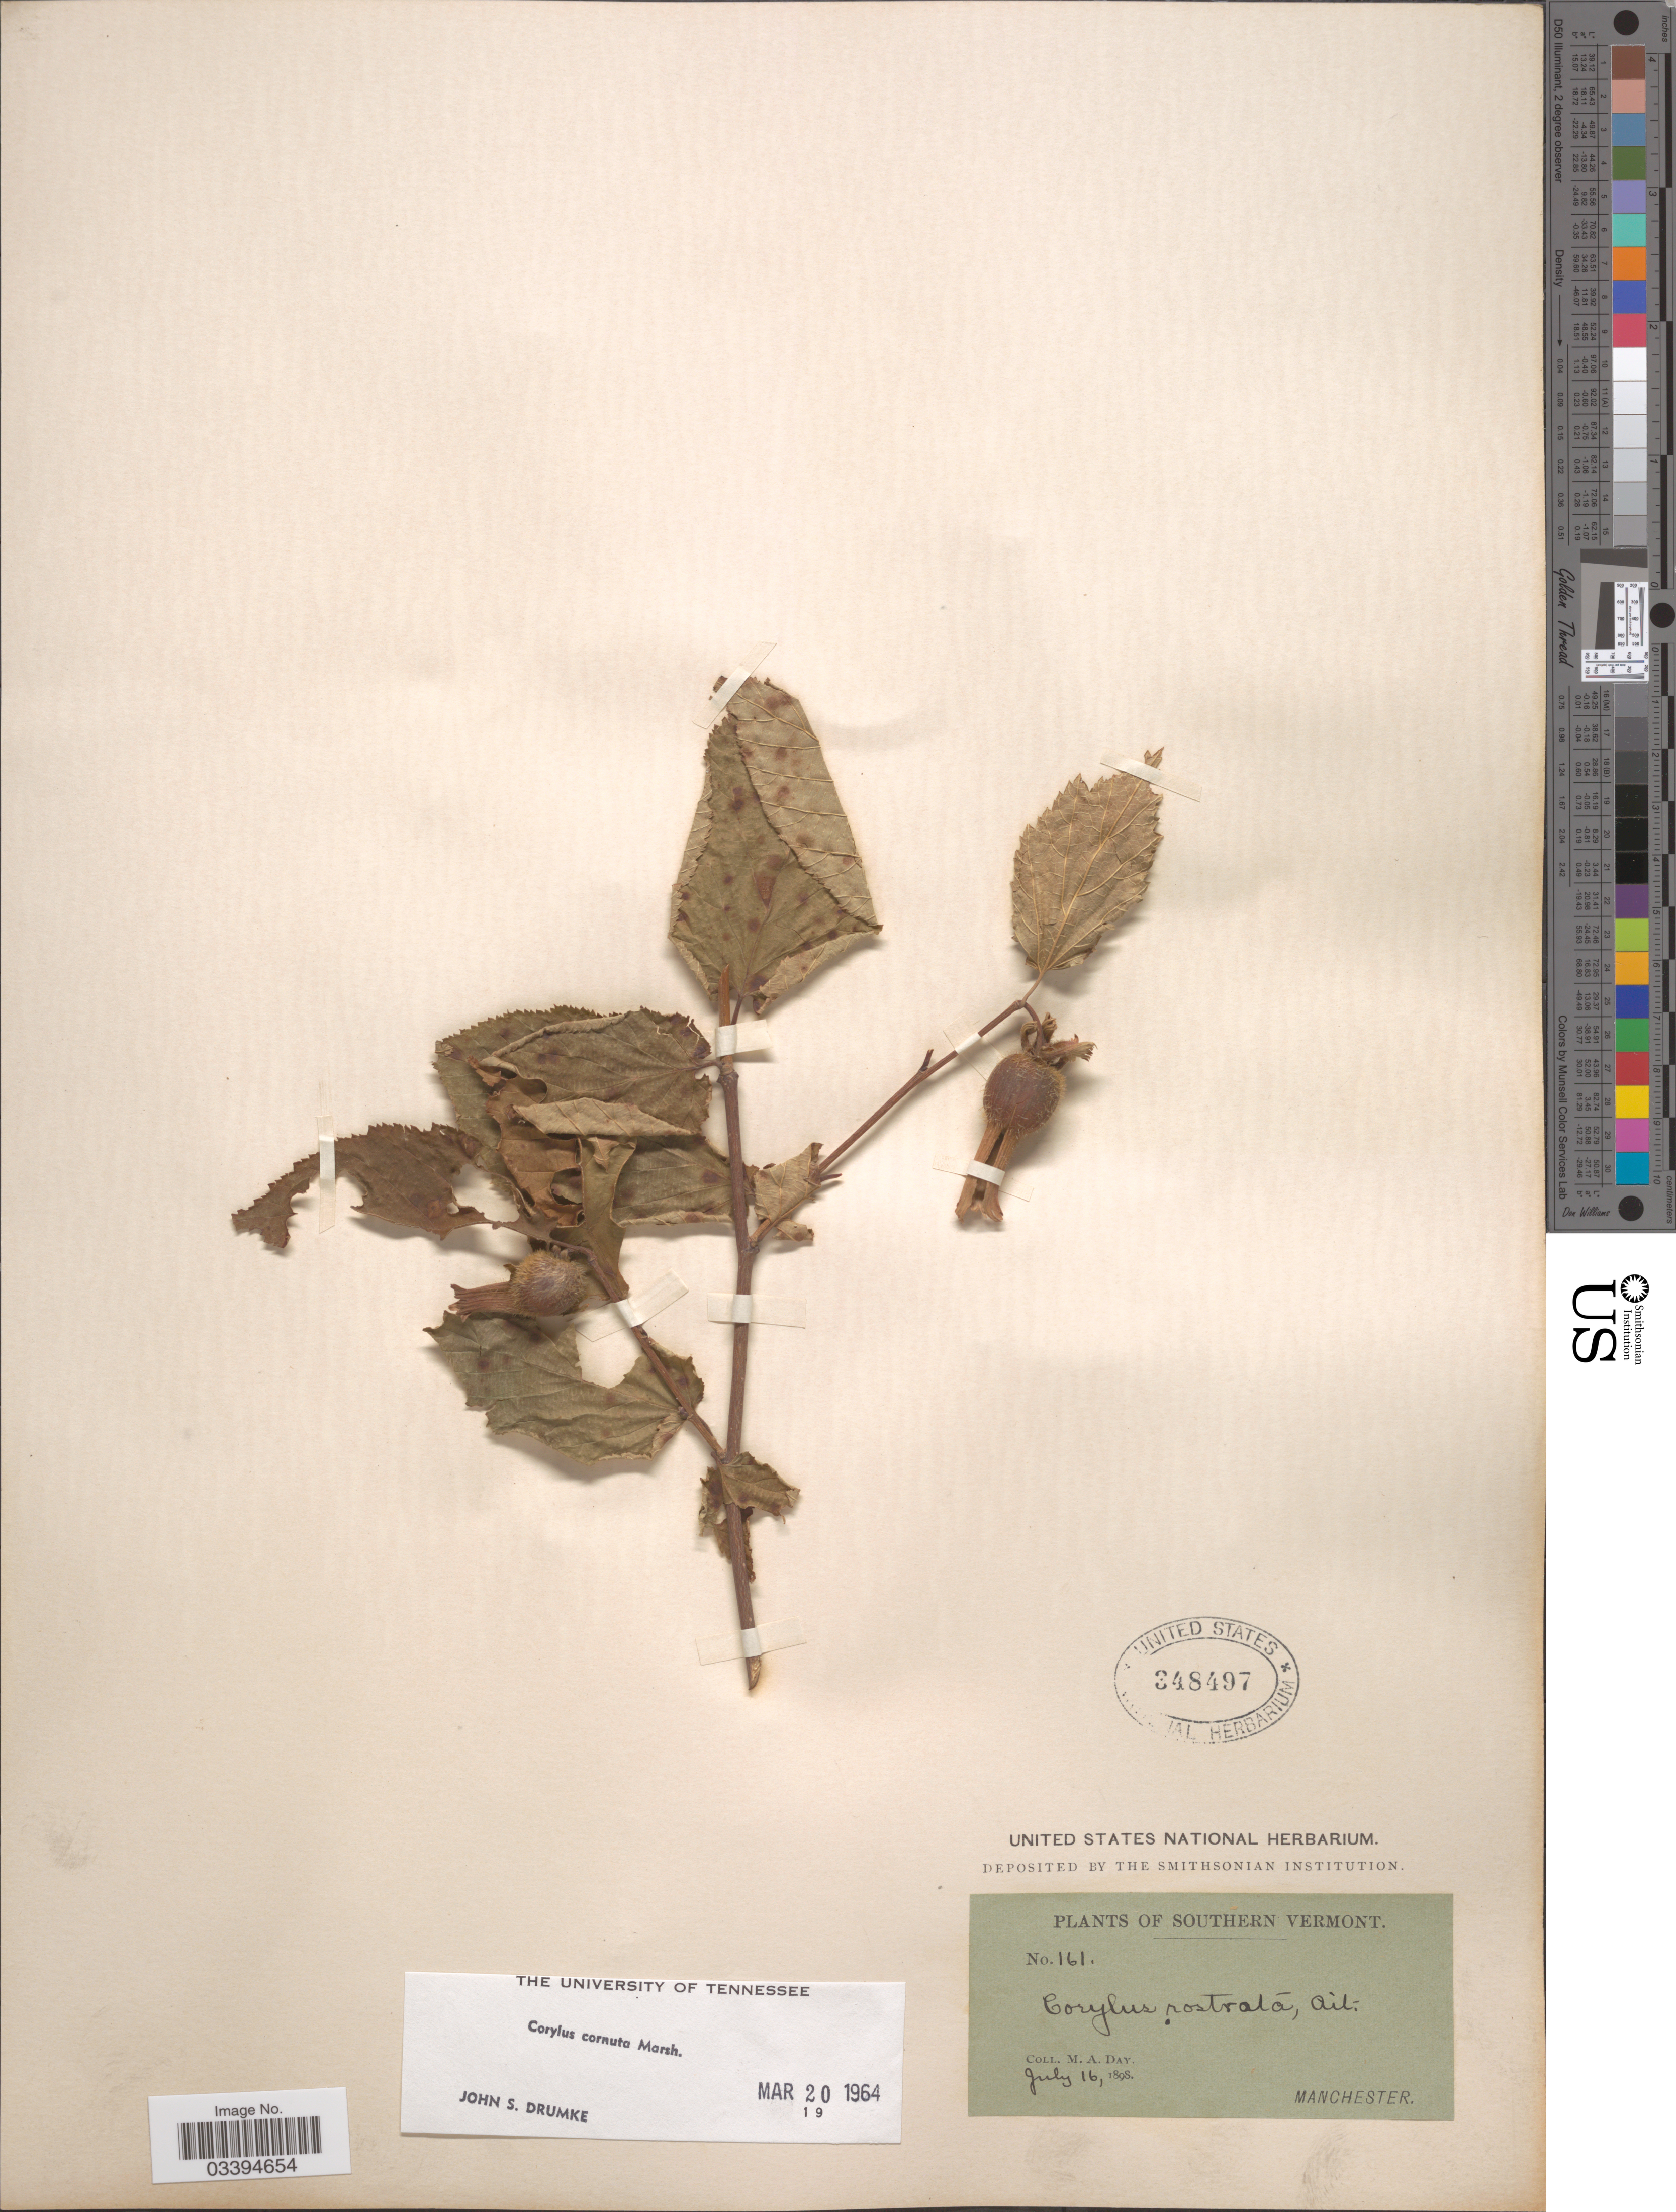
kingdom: Plantae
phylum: Tracheophyta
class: Magnoliopsida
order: Fagales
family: Betulaceae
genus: Corylus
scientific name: Corylus cornuta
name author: Marshall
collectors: M. Day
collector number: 161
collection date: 1898-07-16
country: United States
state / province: Vermont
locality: Southern Vermont, Manchester.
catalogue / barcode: US 348497